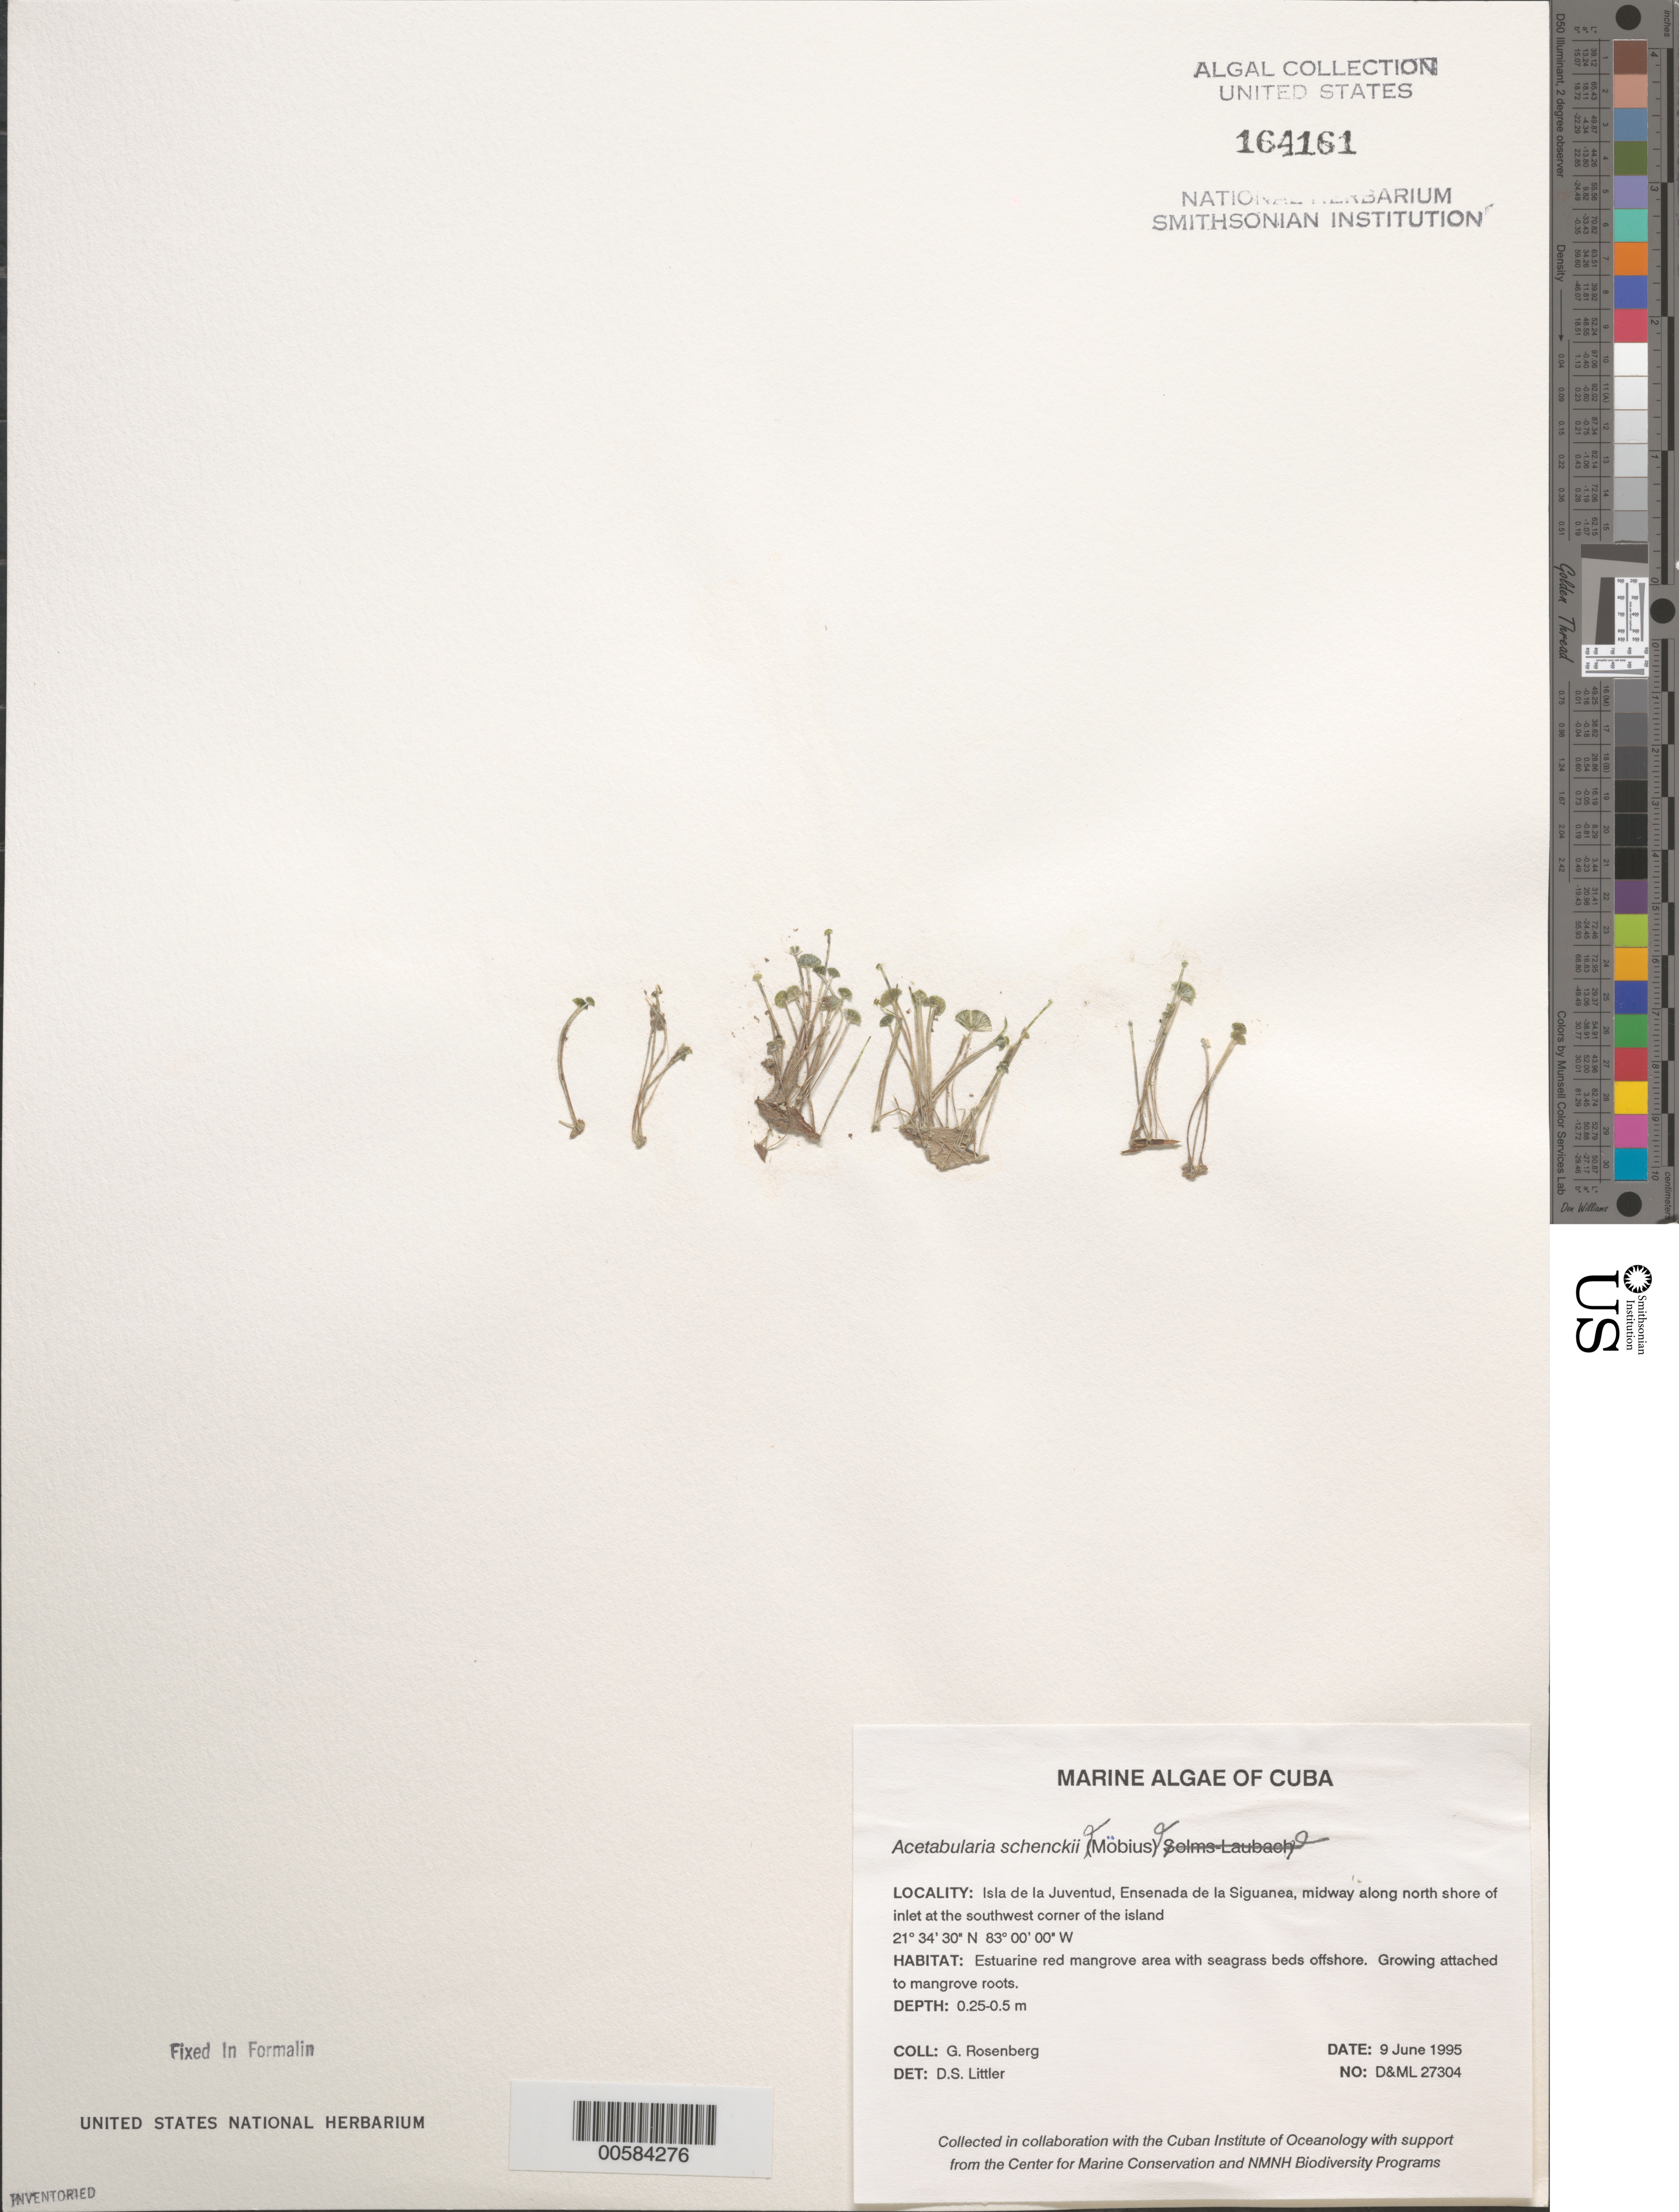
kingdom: Plantae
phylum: Chlorophyta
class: Ulvophyceae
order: Dasycladales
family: Polyphysaceae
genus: Acetabularia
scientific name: Acetabularia schenckii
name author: K. Möbius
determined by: Littler, D. S.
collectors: G. Rosenberg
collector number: D&ML 27304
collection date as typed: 09 Jun 1995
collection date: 1995-06-09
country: Cuba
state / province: Isla de La Juventud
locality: Isla de la juventud, ensenada de la siguanea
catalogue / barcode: US 164161